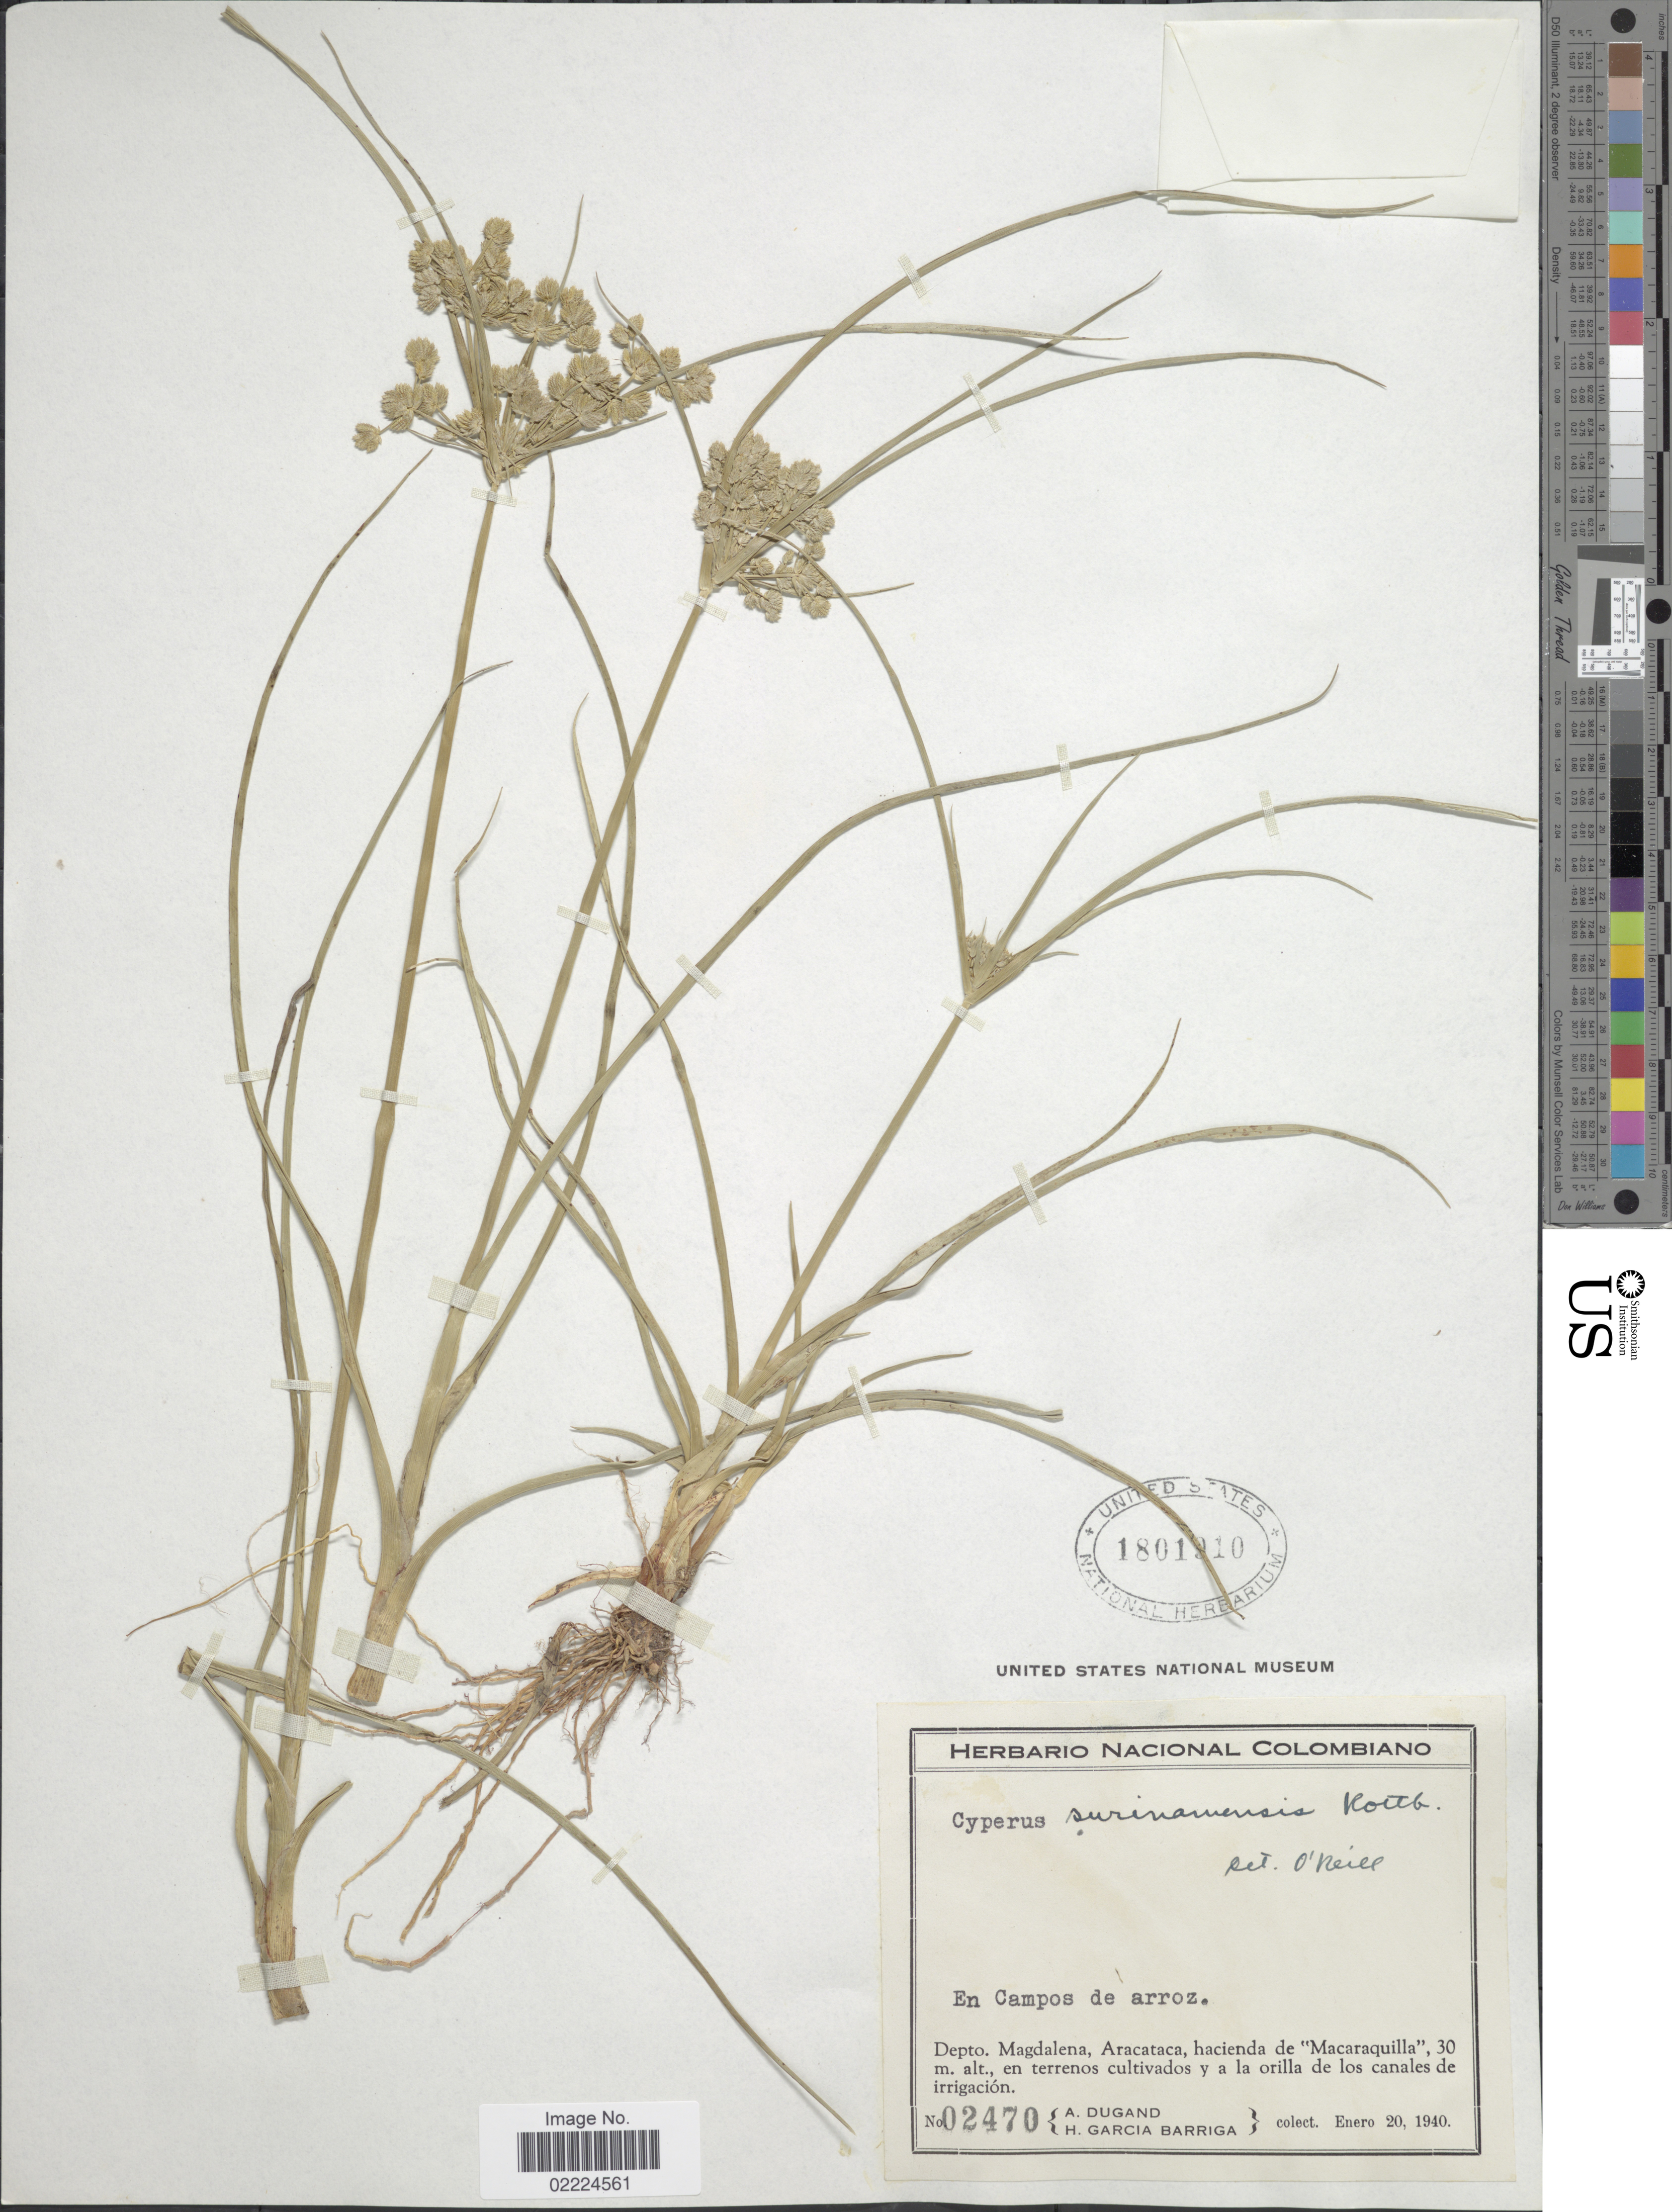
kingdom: Plantae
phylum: Tracheophyta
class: Liliopsida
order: Poales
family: Cyperaceae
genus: Cyperus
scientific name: Cyperus surinamensis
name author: Rottb.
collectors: A. Dugand & H. García Barriga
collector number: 02470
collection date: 1940-01-20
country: Colombia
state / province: Magdalena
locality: Depto. Magdalena, Aracataca, hacienda de "Macaraquilla". En campos de arroz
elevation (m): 30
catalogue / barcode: US 1801910